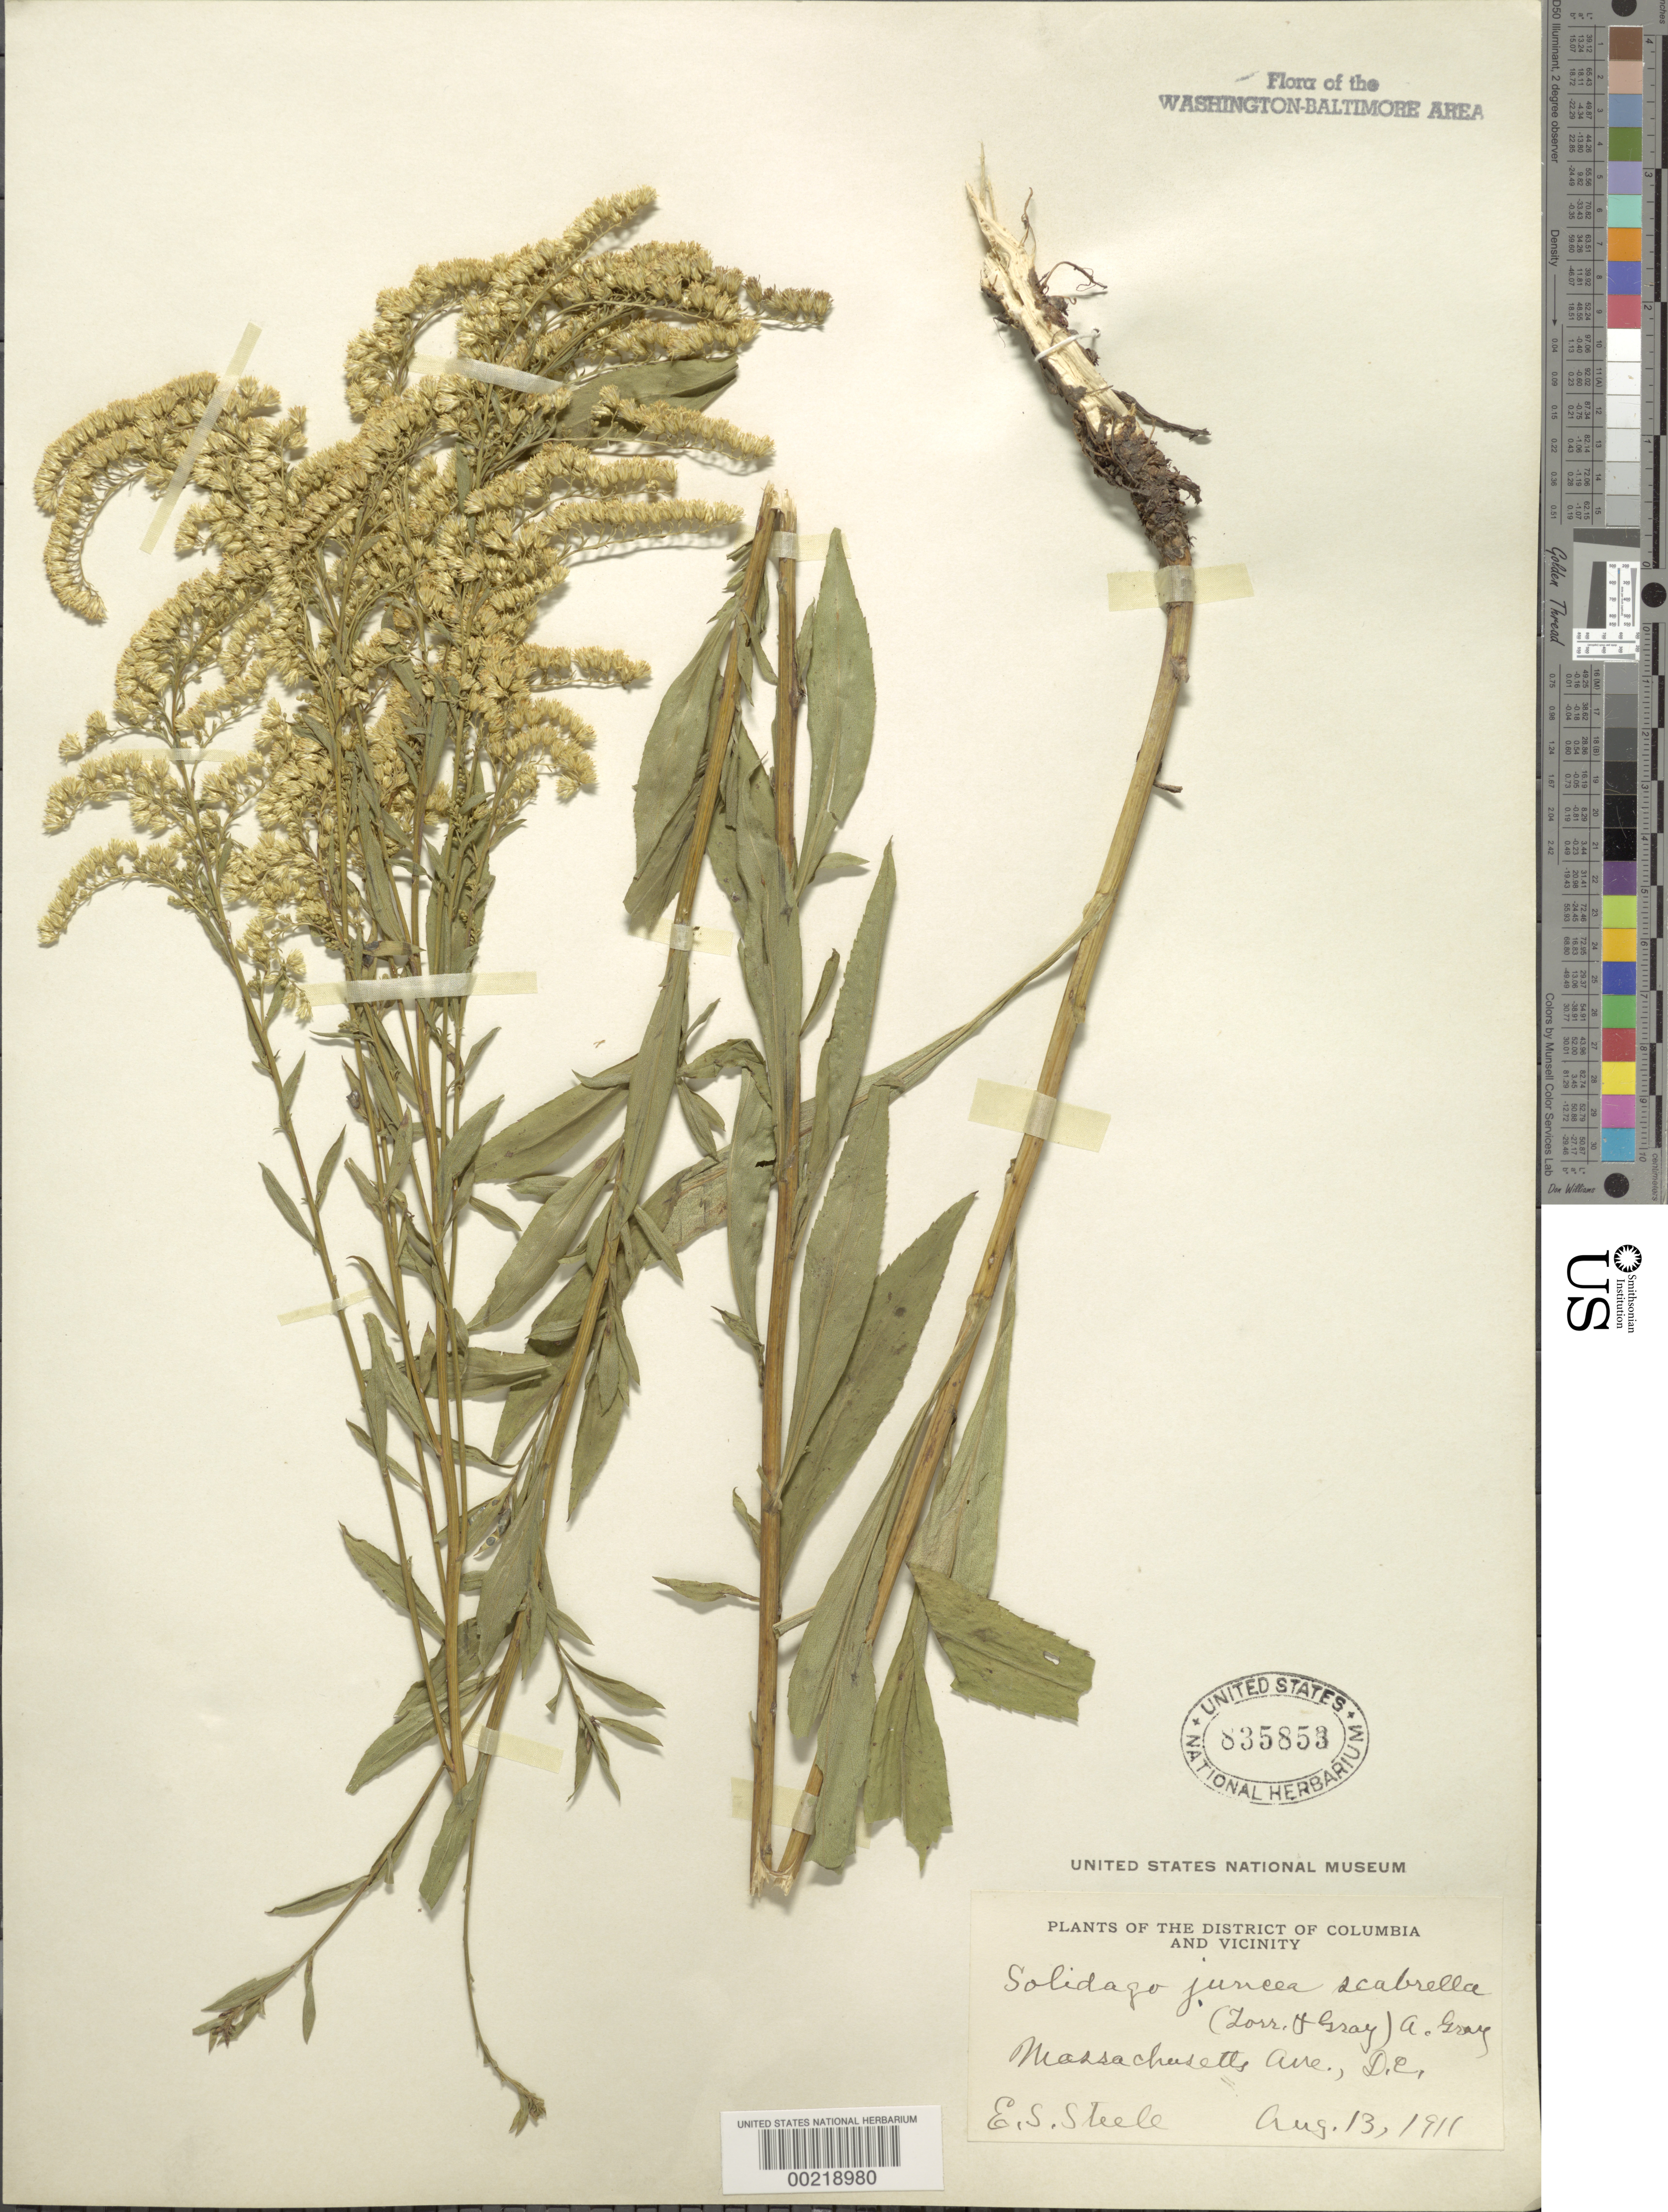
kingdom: Plantae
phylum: Tracheophyta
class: Magnoliopsida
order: Asterales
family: Asteraceae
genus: Solidago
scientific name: Solidago juncea var. scabrella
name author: (Torr. & A. Gray) A. Gray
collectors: E. Steele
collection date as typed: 13 Aug 1911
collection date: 1911-08-13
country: United States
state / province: District of Columbia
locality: Massachusetts Ave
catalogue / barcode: US 835853